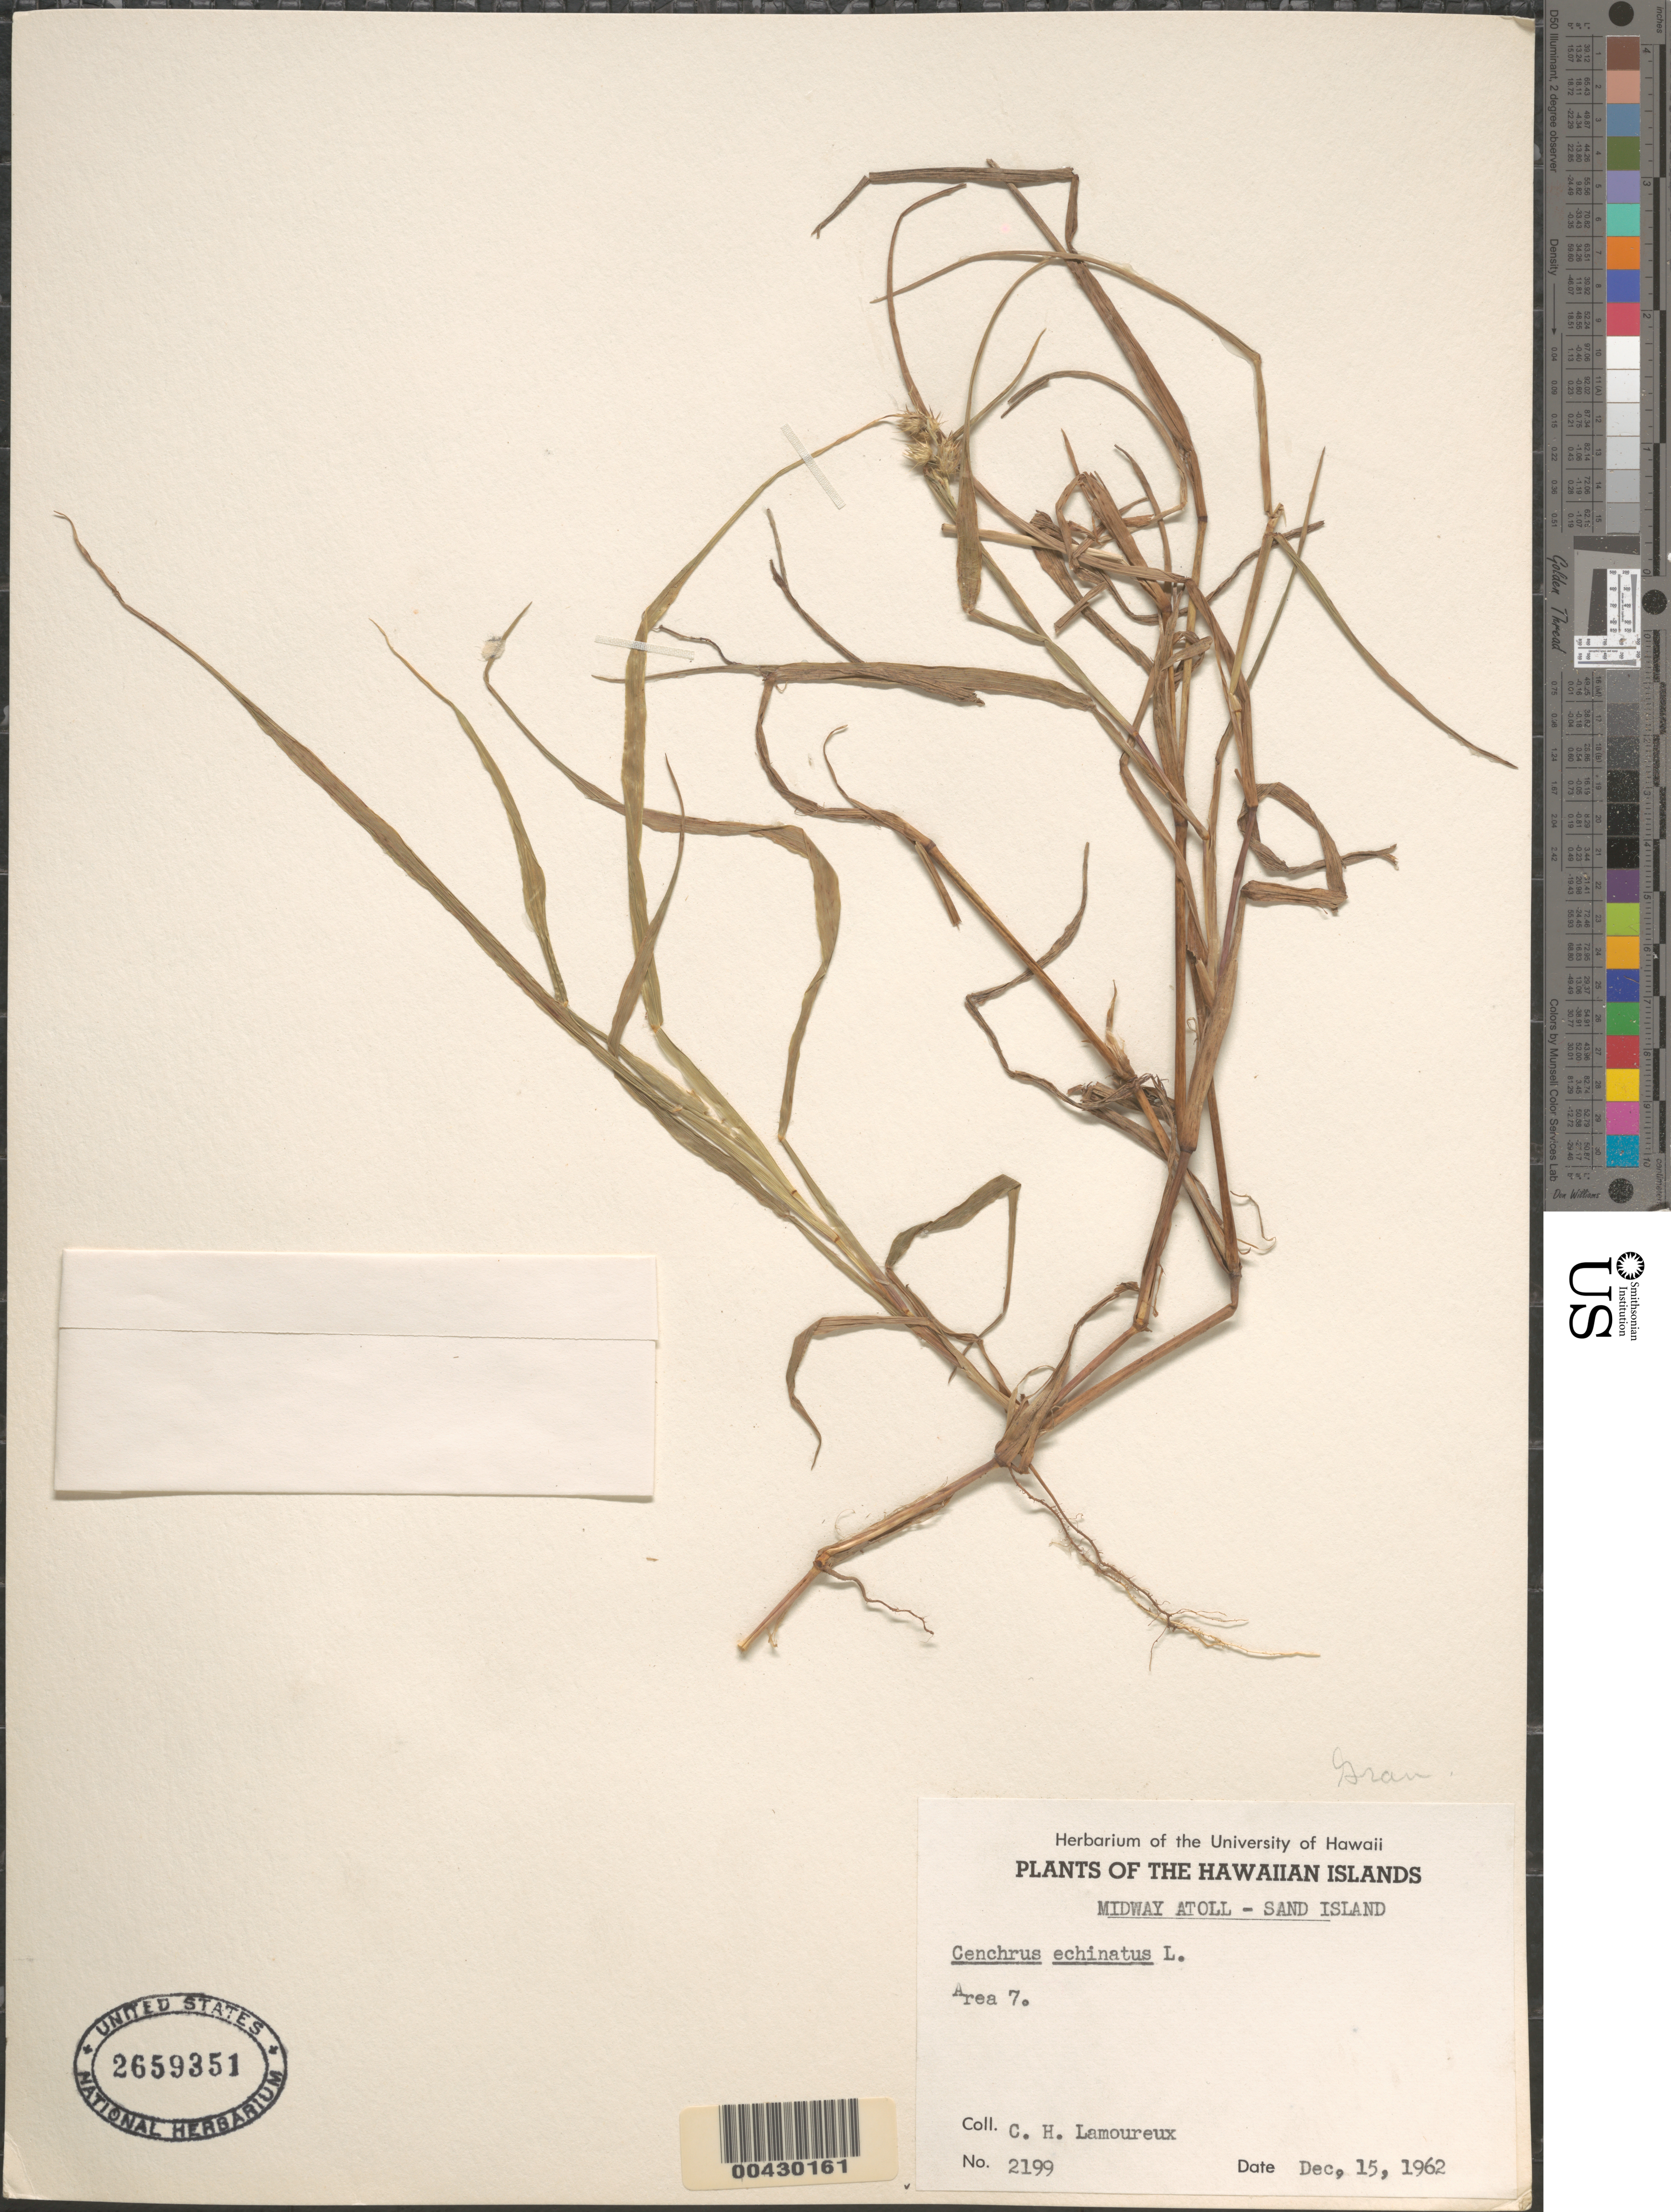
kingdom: Plantae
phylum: Tracheophyta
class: Liliopsida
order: Poales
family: Poaceae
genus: Cenchrus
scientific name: Cenchrus echinatus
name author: L.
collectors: C. H. Lamoureux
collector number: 2199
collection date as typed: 15 Dec 1962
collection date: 1962-12-15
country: U.S. Administered Pacific Islands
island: Midway Atoll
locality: Area 7, Sand Islet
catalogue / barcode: US 2659351